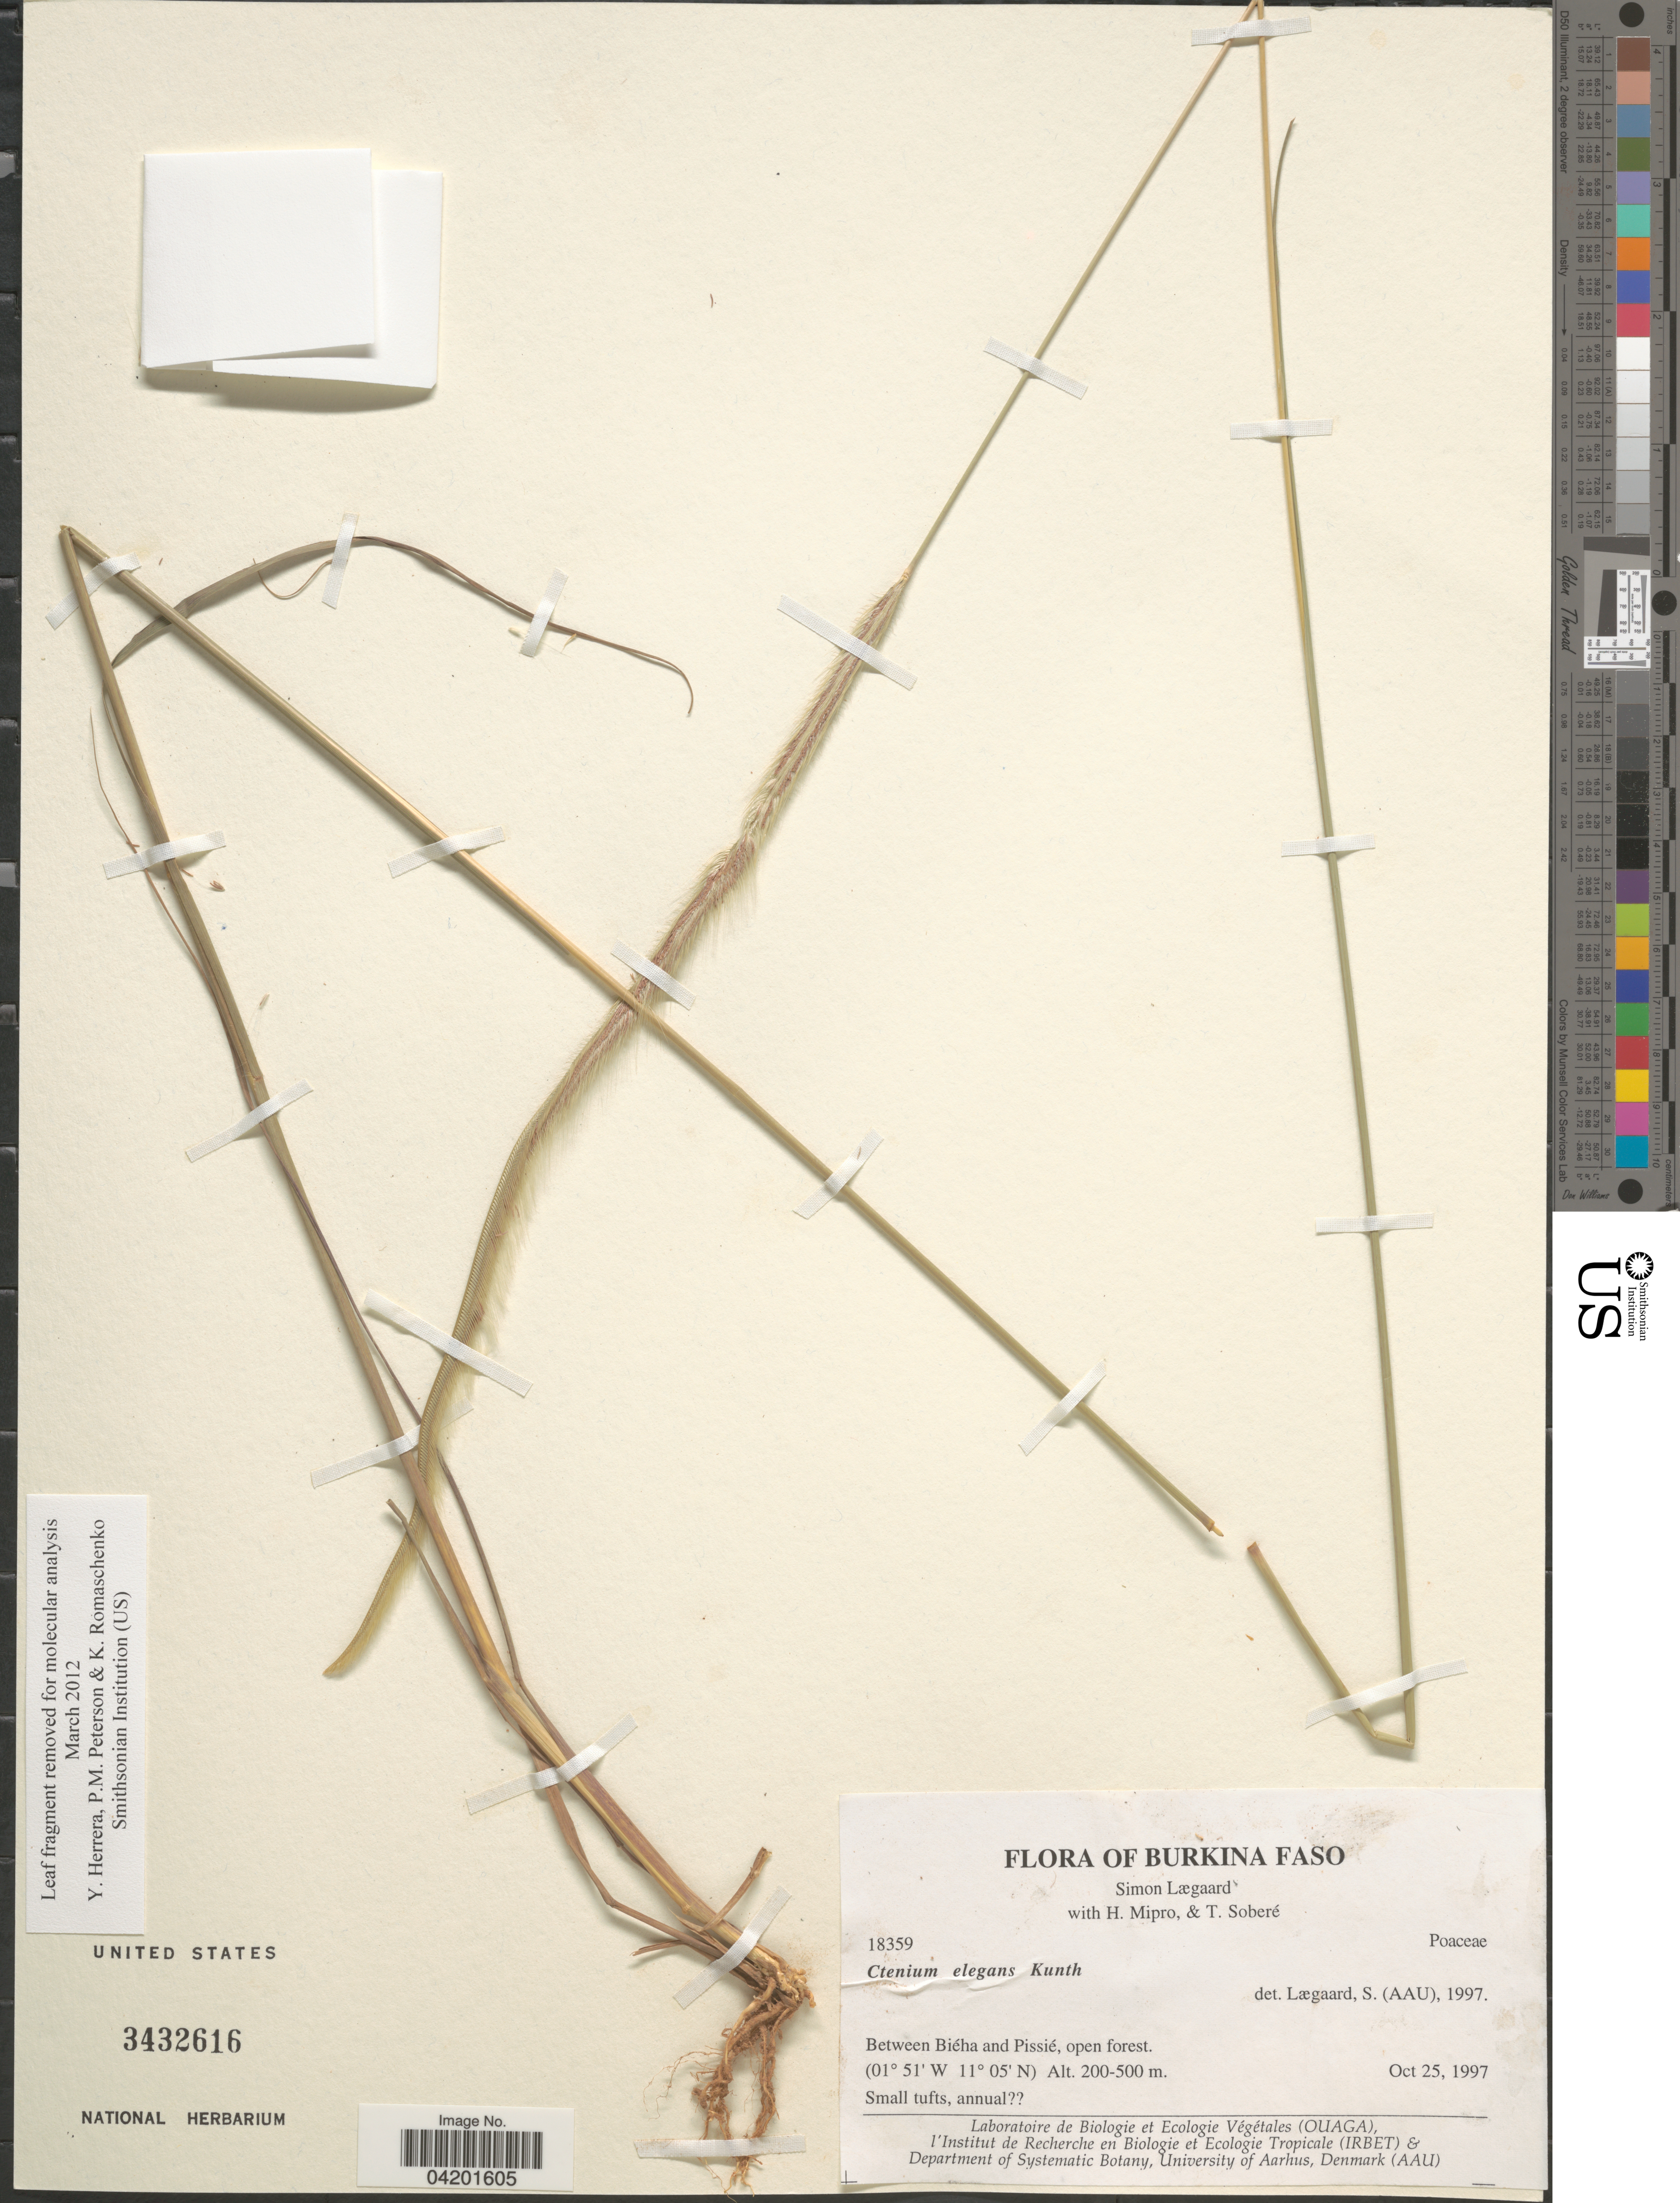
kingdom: Plantae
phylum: Tracheophyta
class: Liliopsida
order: Poales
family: Poaceae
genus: Ctenium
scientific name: Ctenium elegans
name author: Kunth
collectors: S. Lægaard, H. Mipro & T. Sobere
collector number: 18359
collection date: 1997-10-25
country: Burkina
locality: Burkina Faso. Between Biéha and Pissié, open forest.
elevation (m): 200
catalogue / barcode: US 3432616